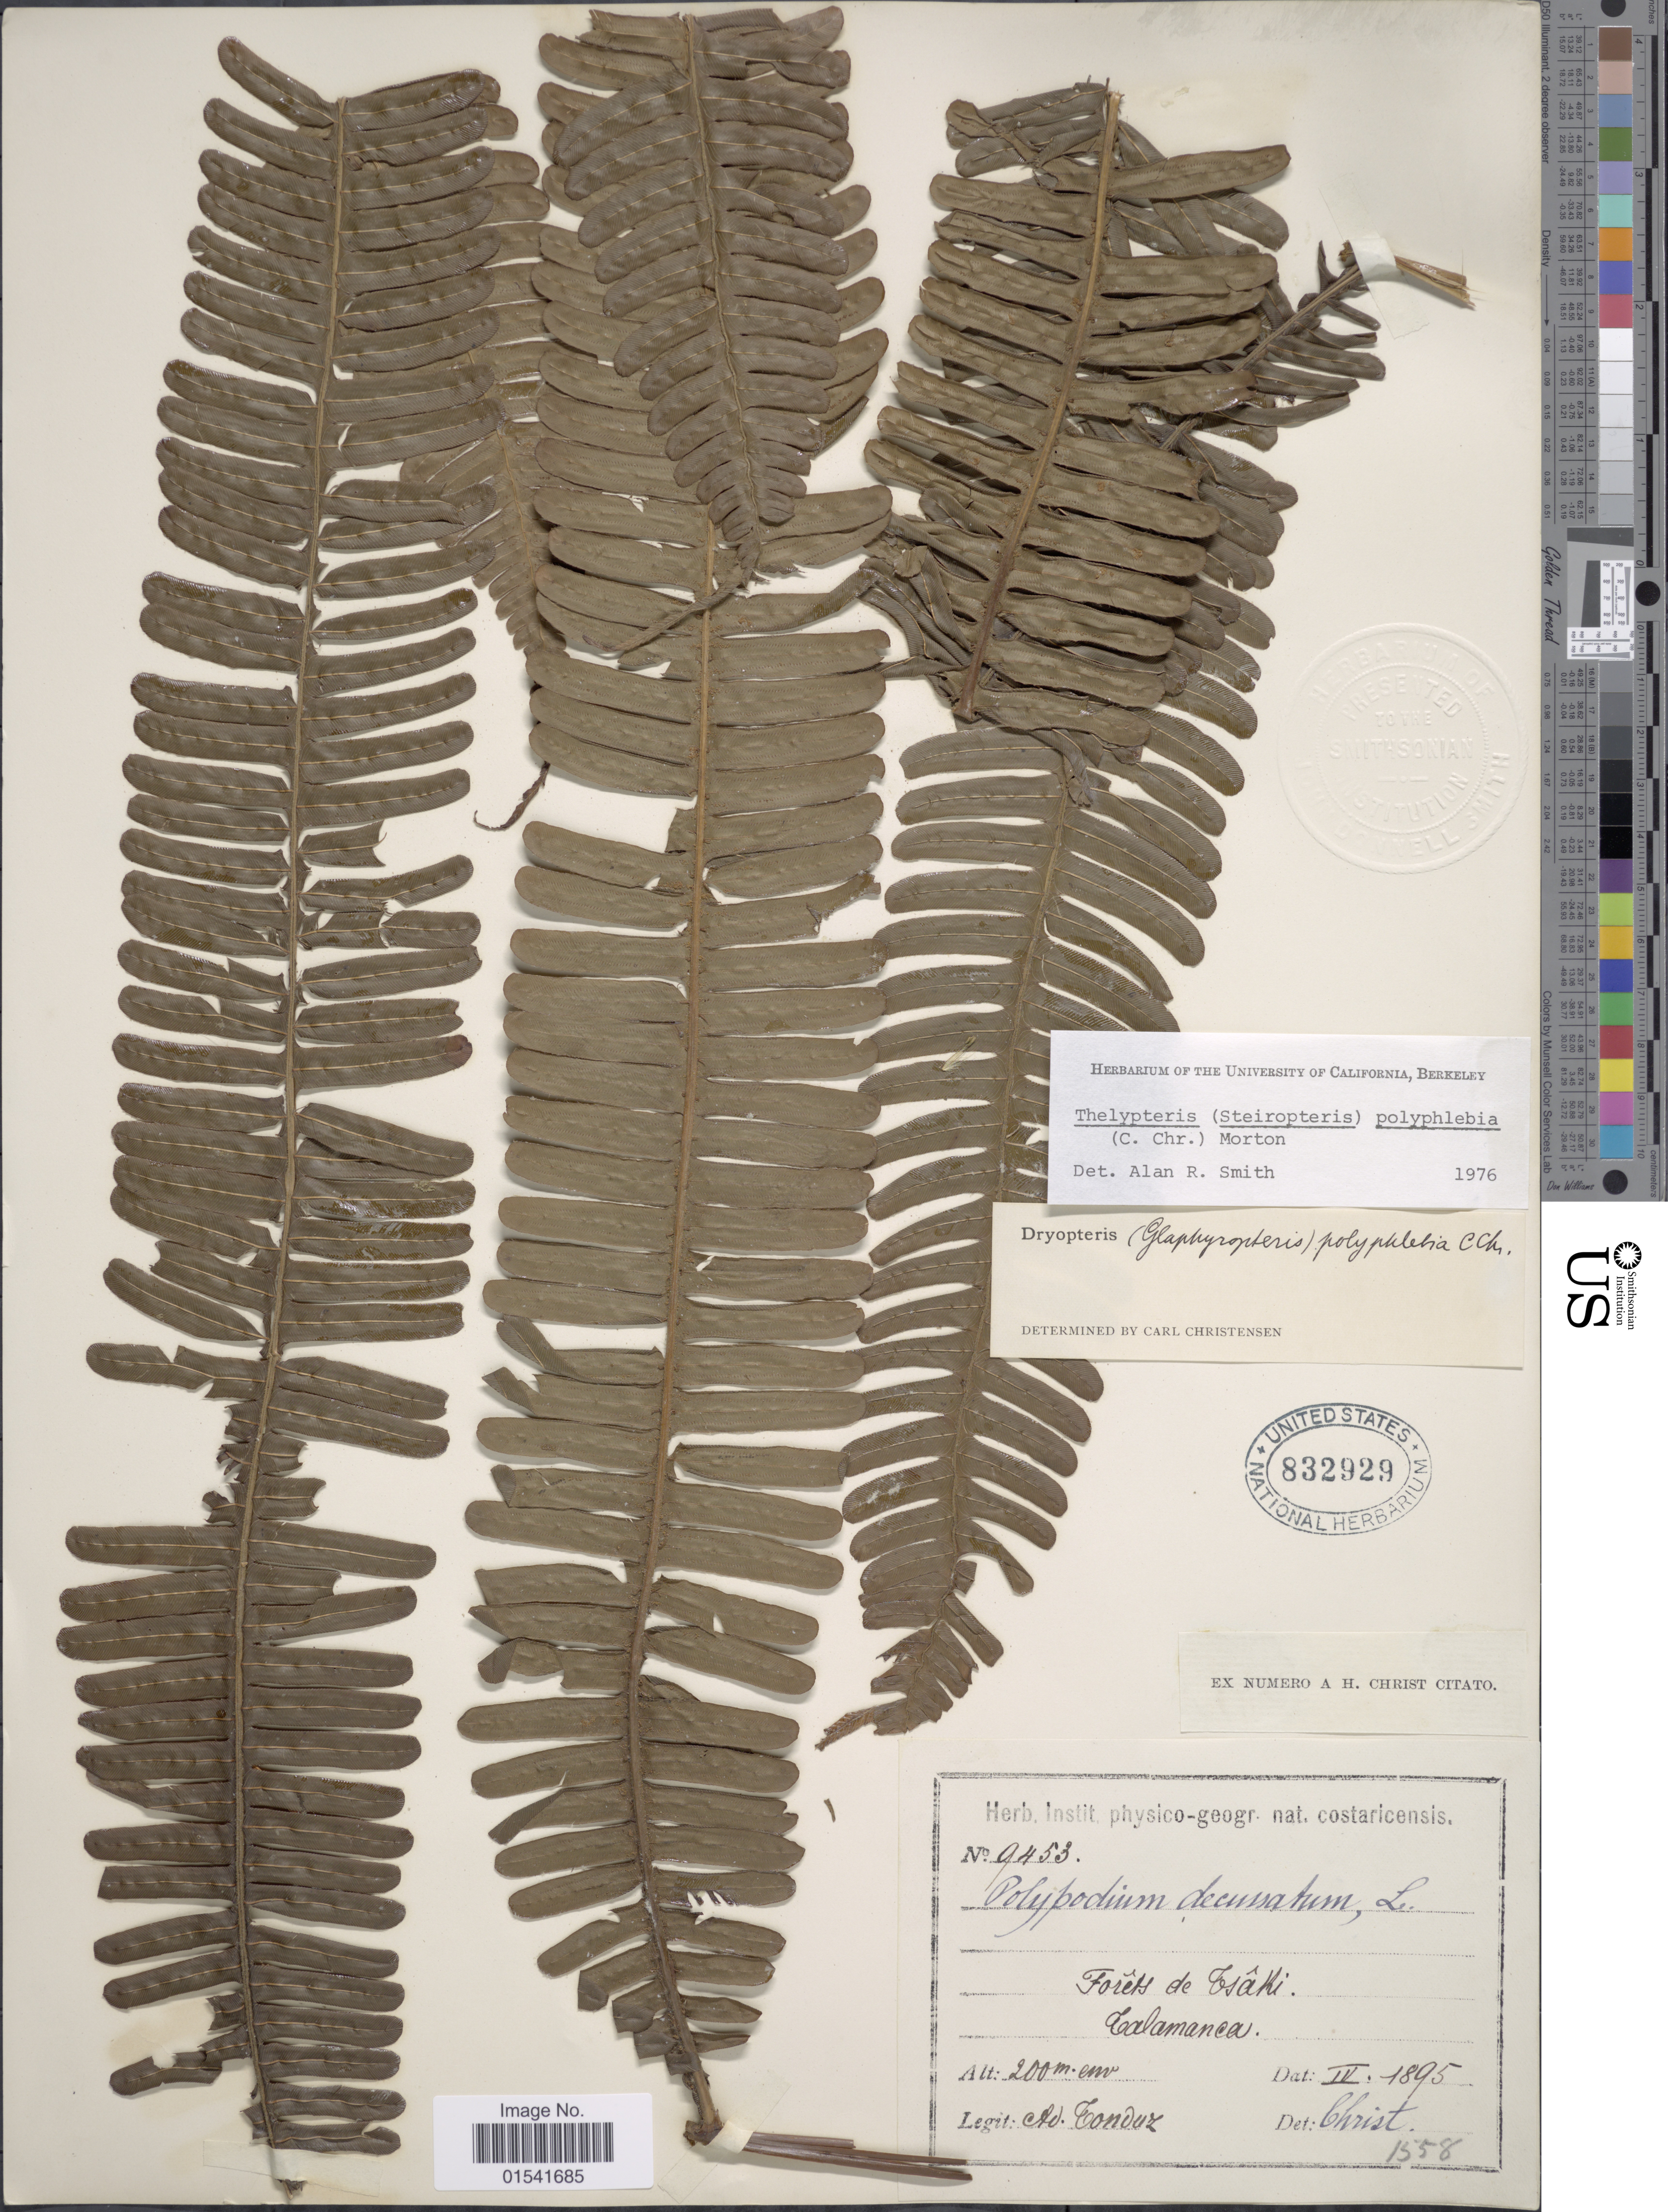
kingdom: Plantae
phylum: Tracheophyta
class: Polypodiopsida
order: Polypodiales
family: Thelypteridaceae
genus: Steiropteris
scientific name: Steiropteris polyphlebia (C. Chr.) comb. nov., ined. 2015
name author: (C. Chr.)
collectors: A. Tonduz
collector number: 9453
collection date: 1895-04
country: Costa Rica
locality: Forêts de Isâki, Talamanca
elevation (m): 200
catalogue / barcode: US 832929